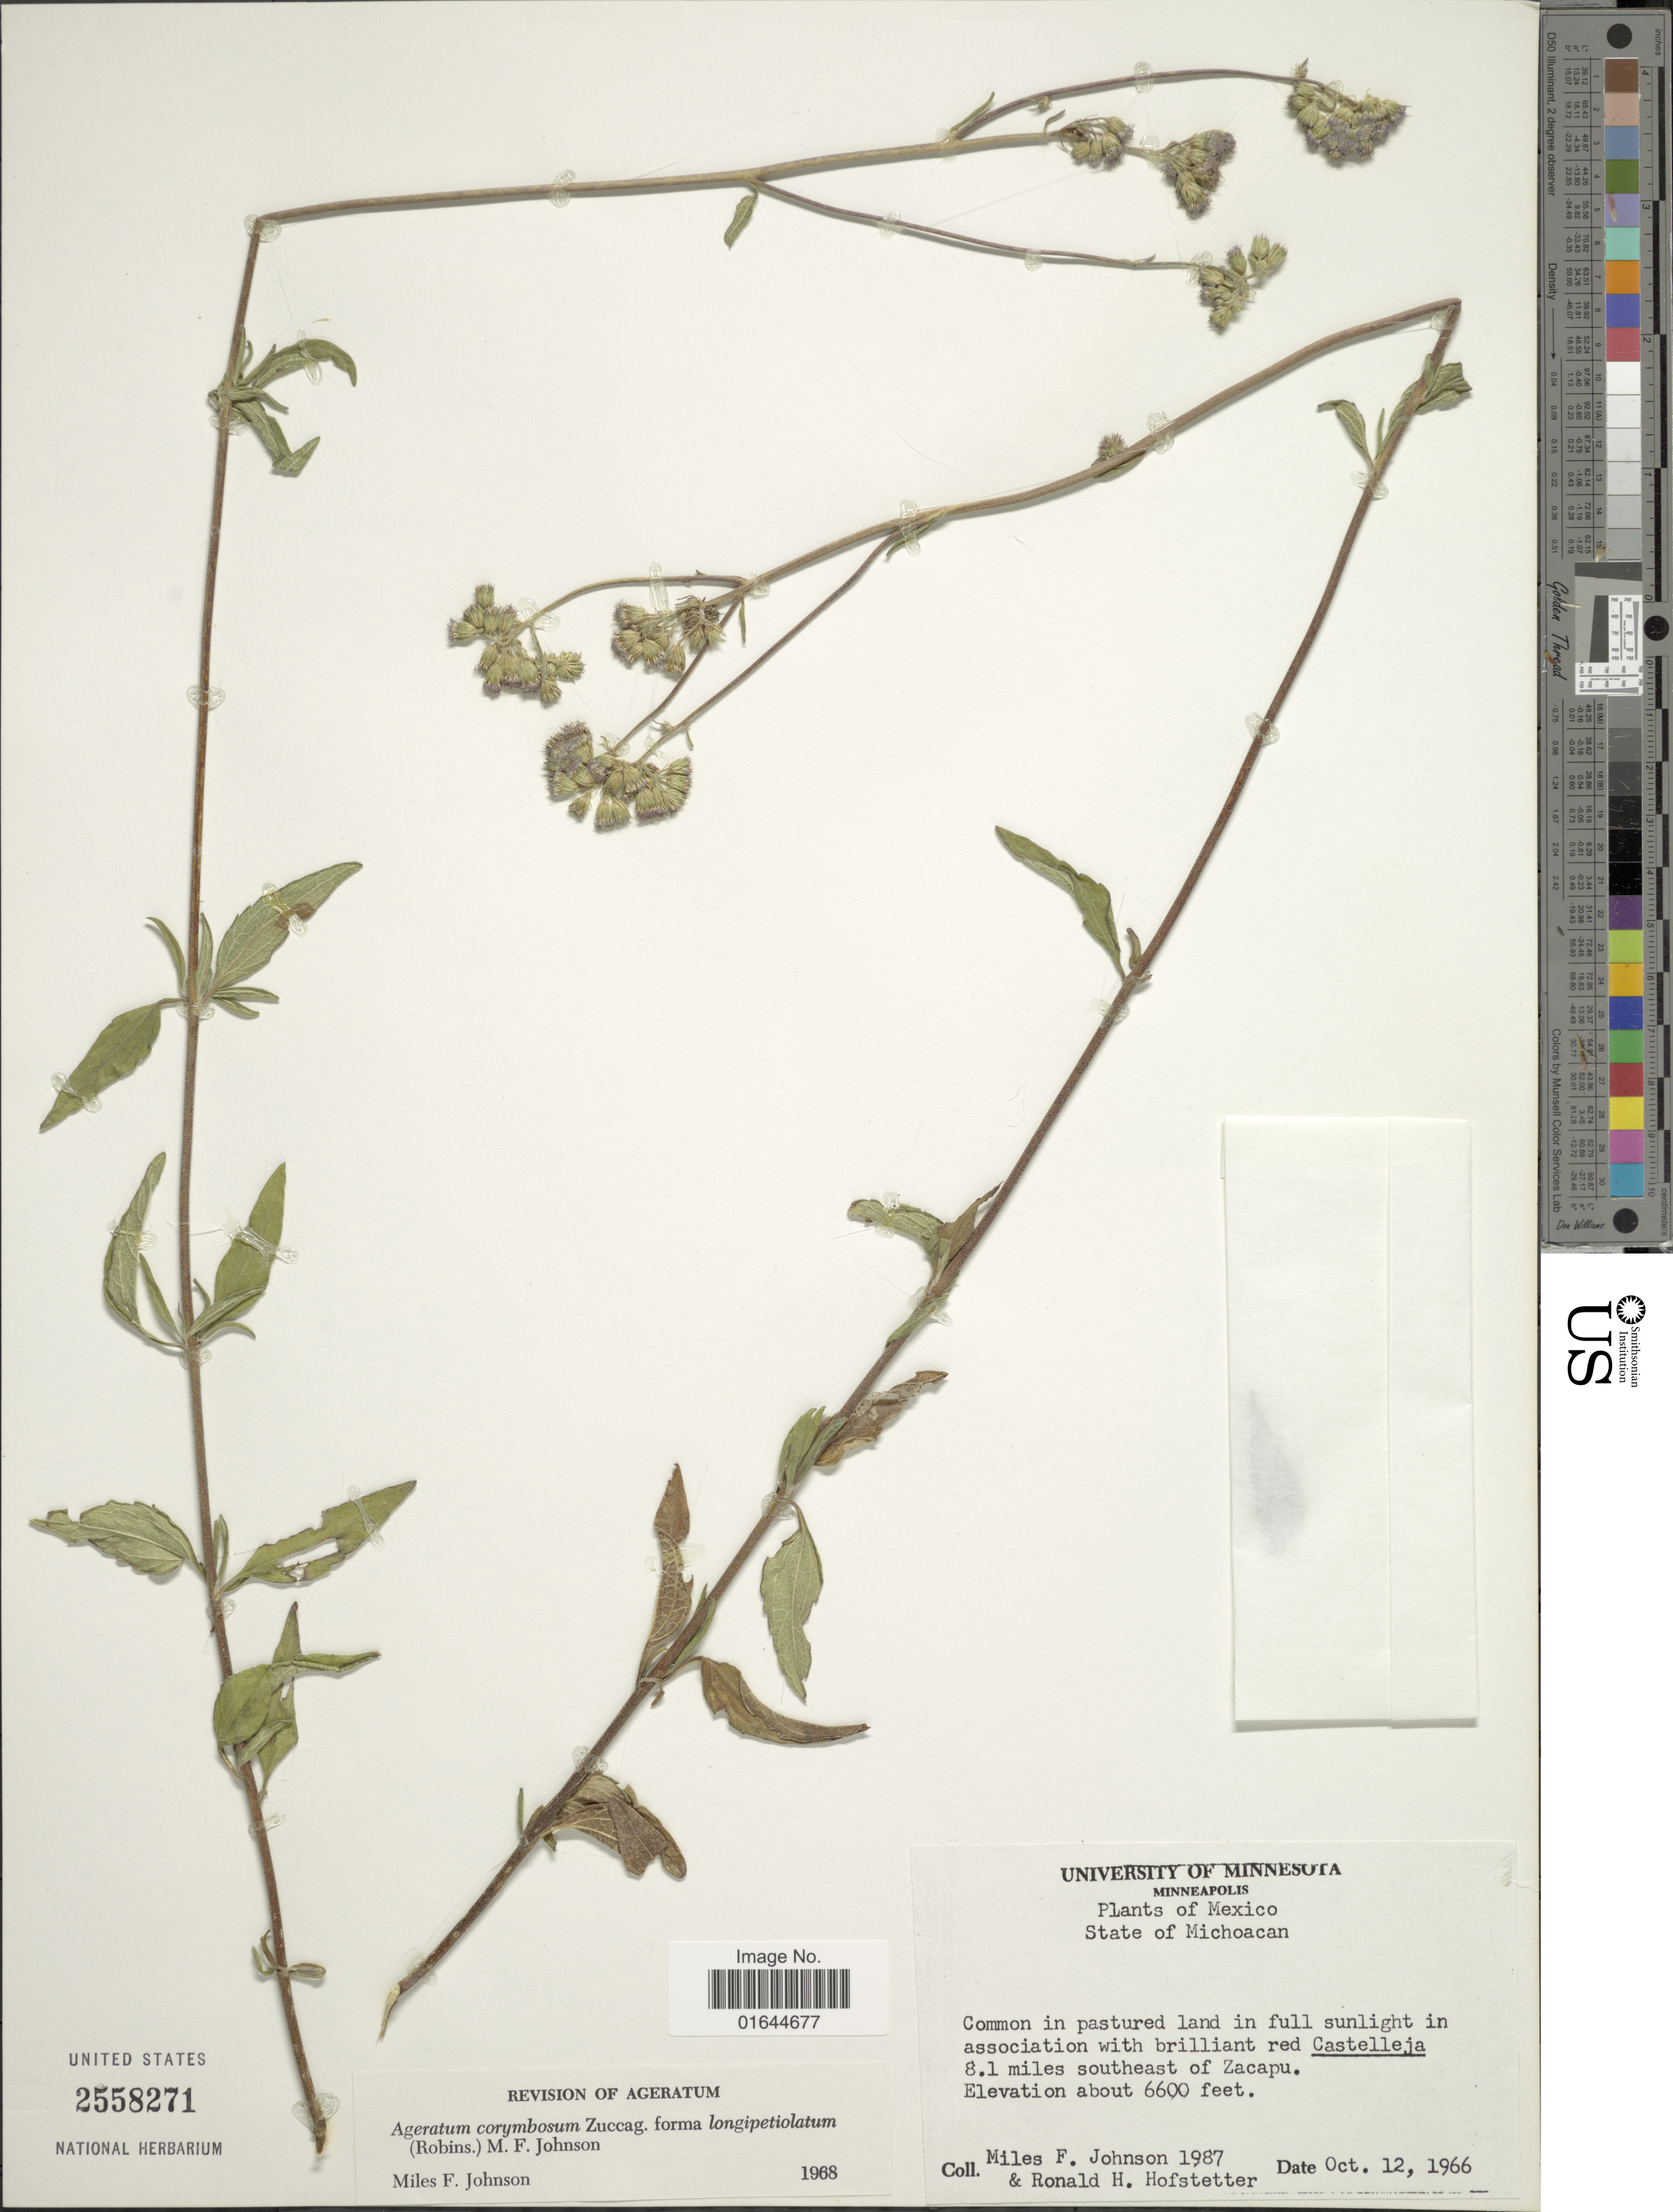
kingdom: Plantae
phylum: Tracheophyta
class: Magnoliopsida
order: Asterales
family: Asteraceae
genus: Ageratum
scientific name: Ageratum corymbosum f. longipetiolatum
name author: (B.L. Rob.) M.F. Johnson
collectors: M. F. Johnson & R. Hofstetter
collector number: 1987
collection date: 1966-10-12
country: Mexico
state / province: Michoacán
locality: Mexico, State of Michoacan, 8.1 miles southeast of Zacapu.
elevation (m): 2012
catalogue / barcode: US 2558271